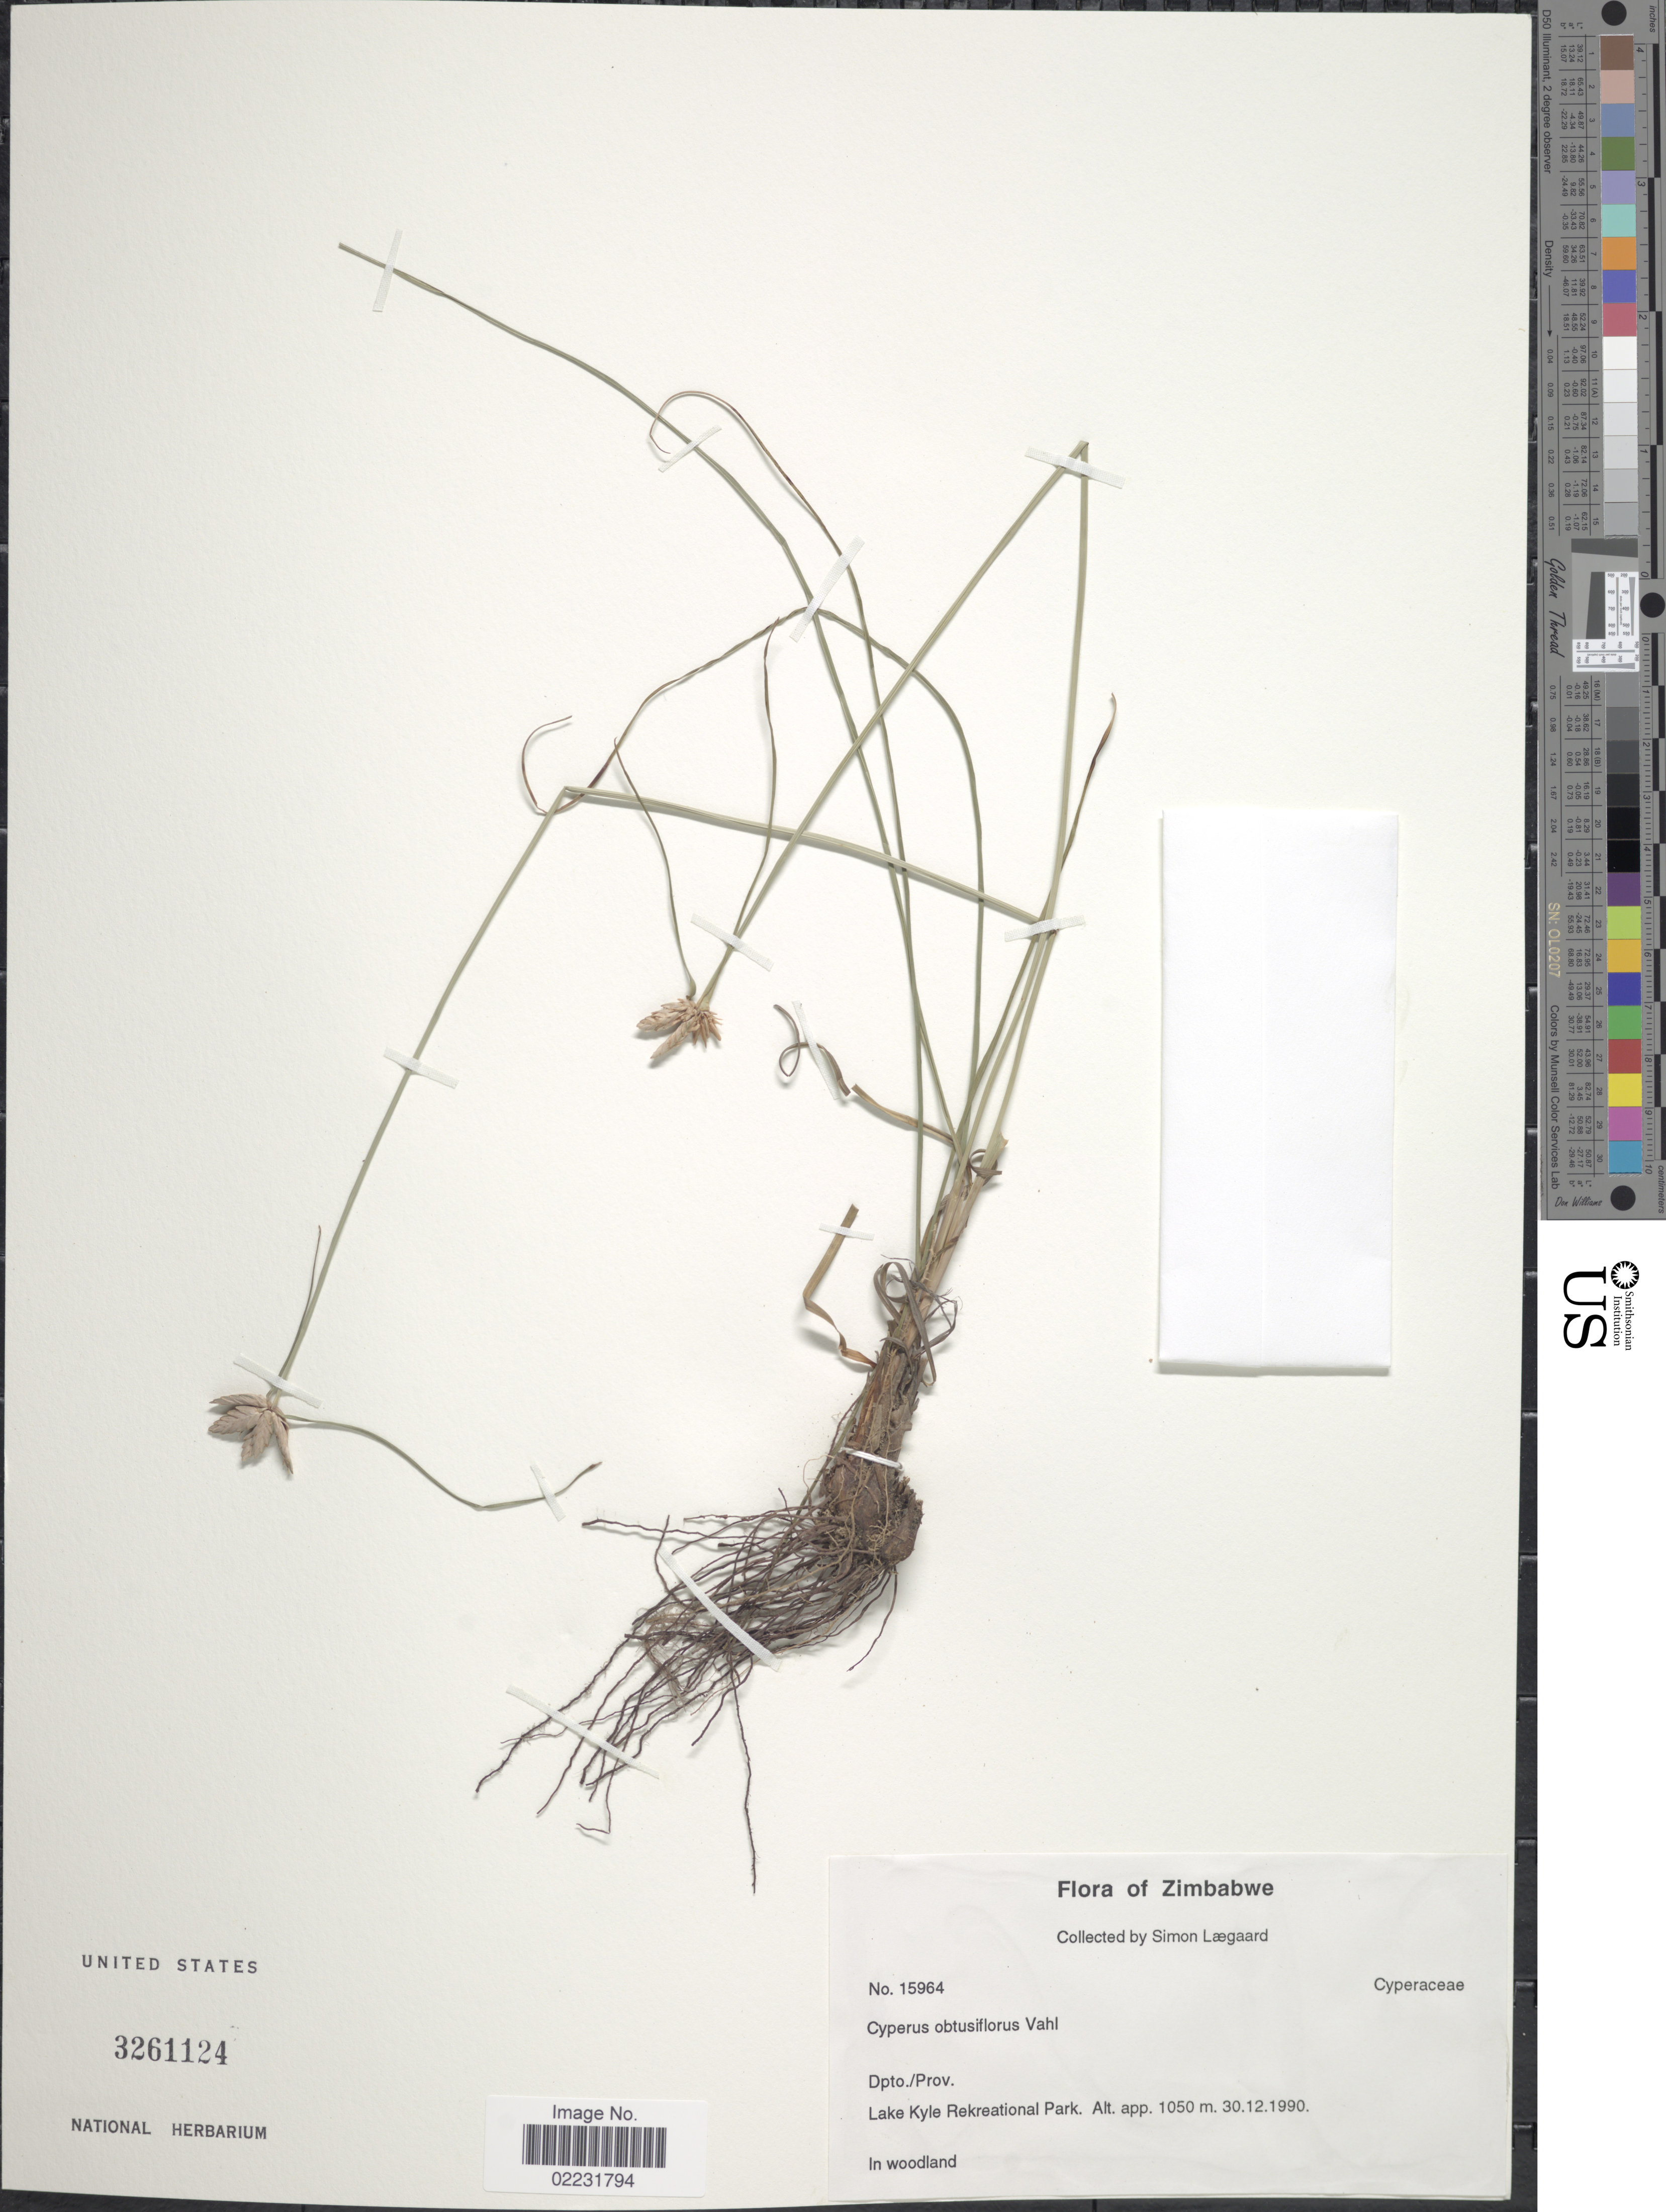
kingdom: Plantae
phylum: Tracheophyta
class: Liliopsida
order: Poales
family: Cyperaceae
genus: Cyperus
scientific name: Cyperus obtusiflorus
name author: Vahl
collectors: S. Lægaard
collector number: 15964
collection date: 1990-12-30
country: Zimbabwe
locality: Dpto. Prov., Lake Kyle Rekreational Park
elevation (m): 1050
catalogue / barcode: US 3261124